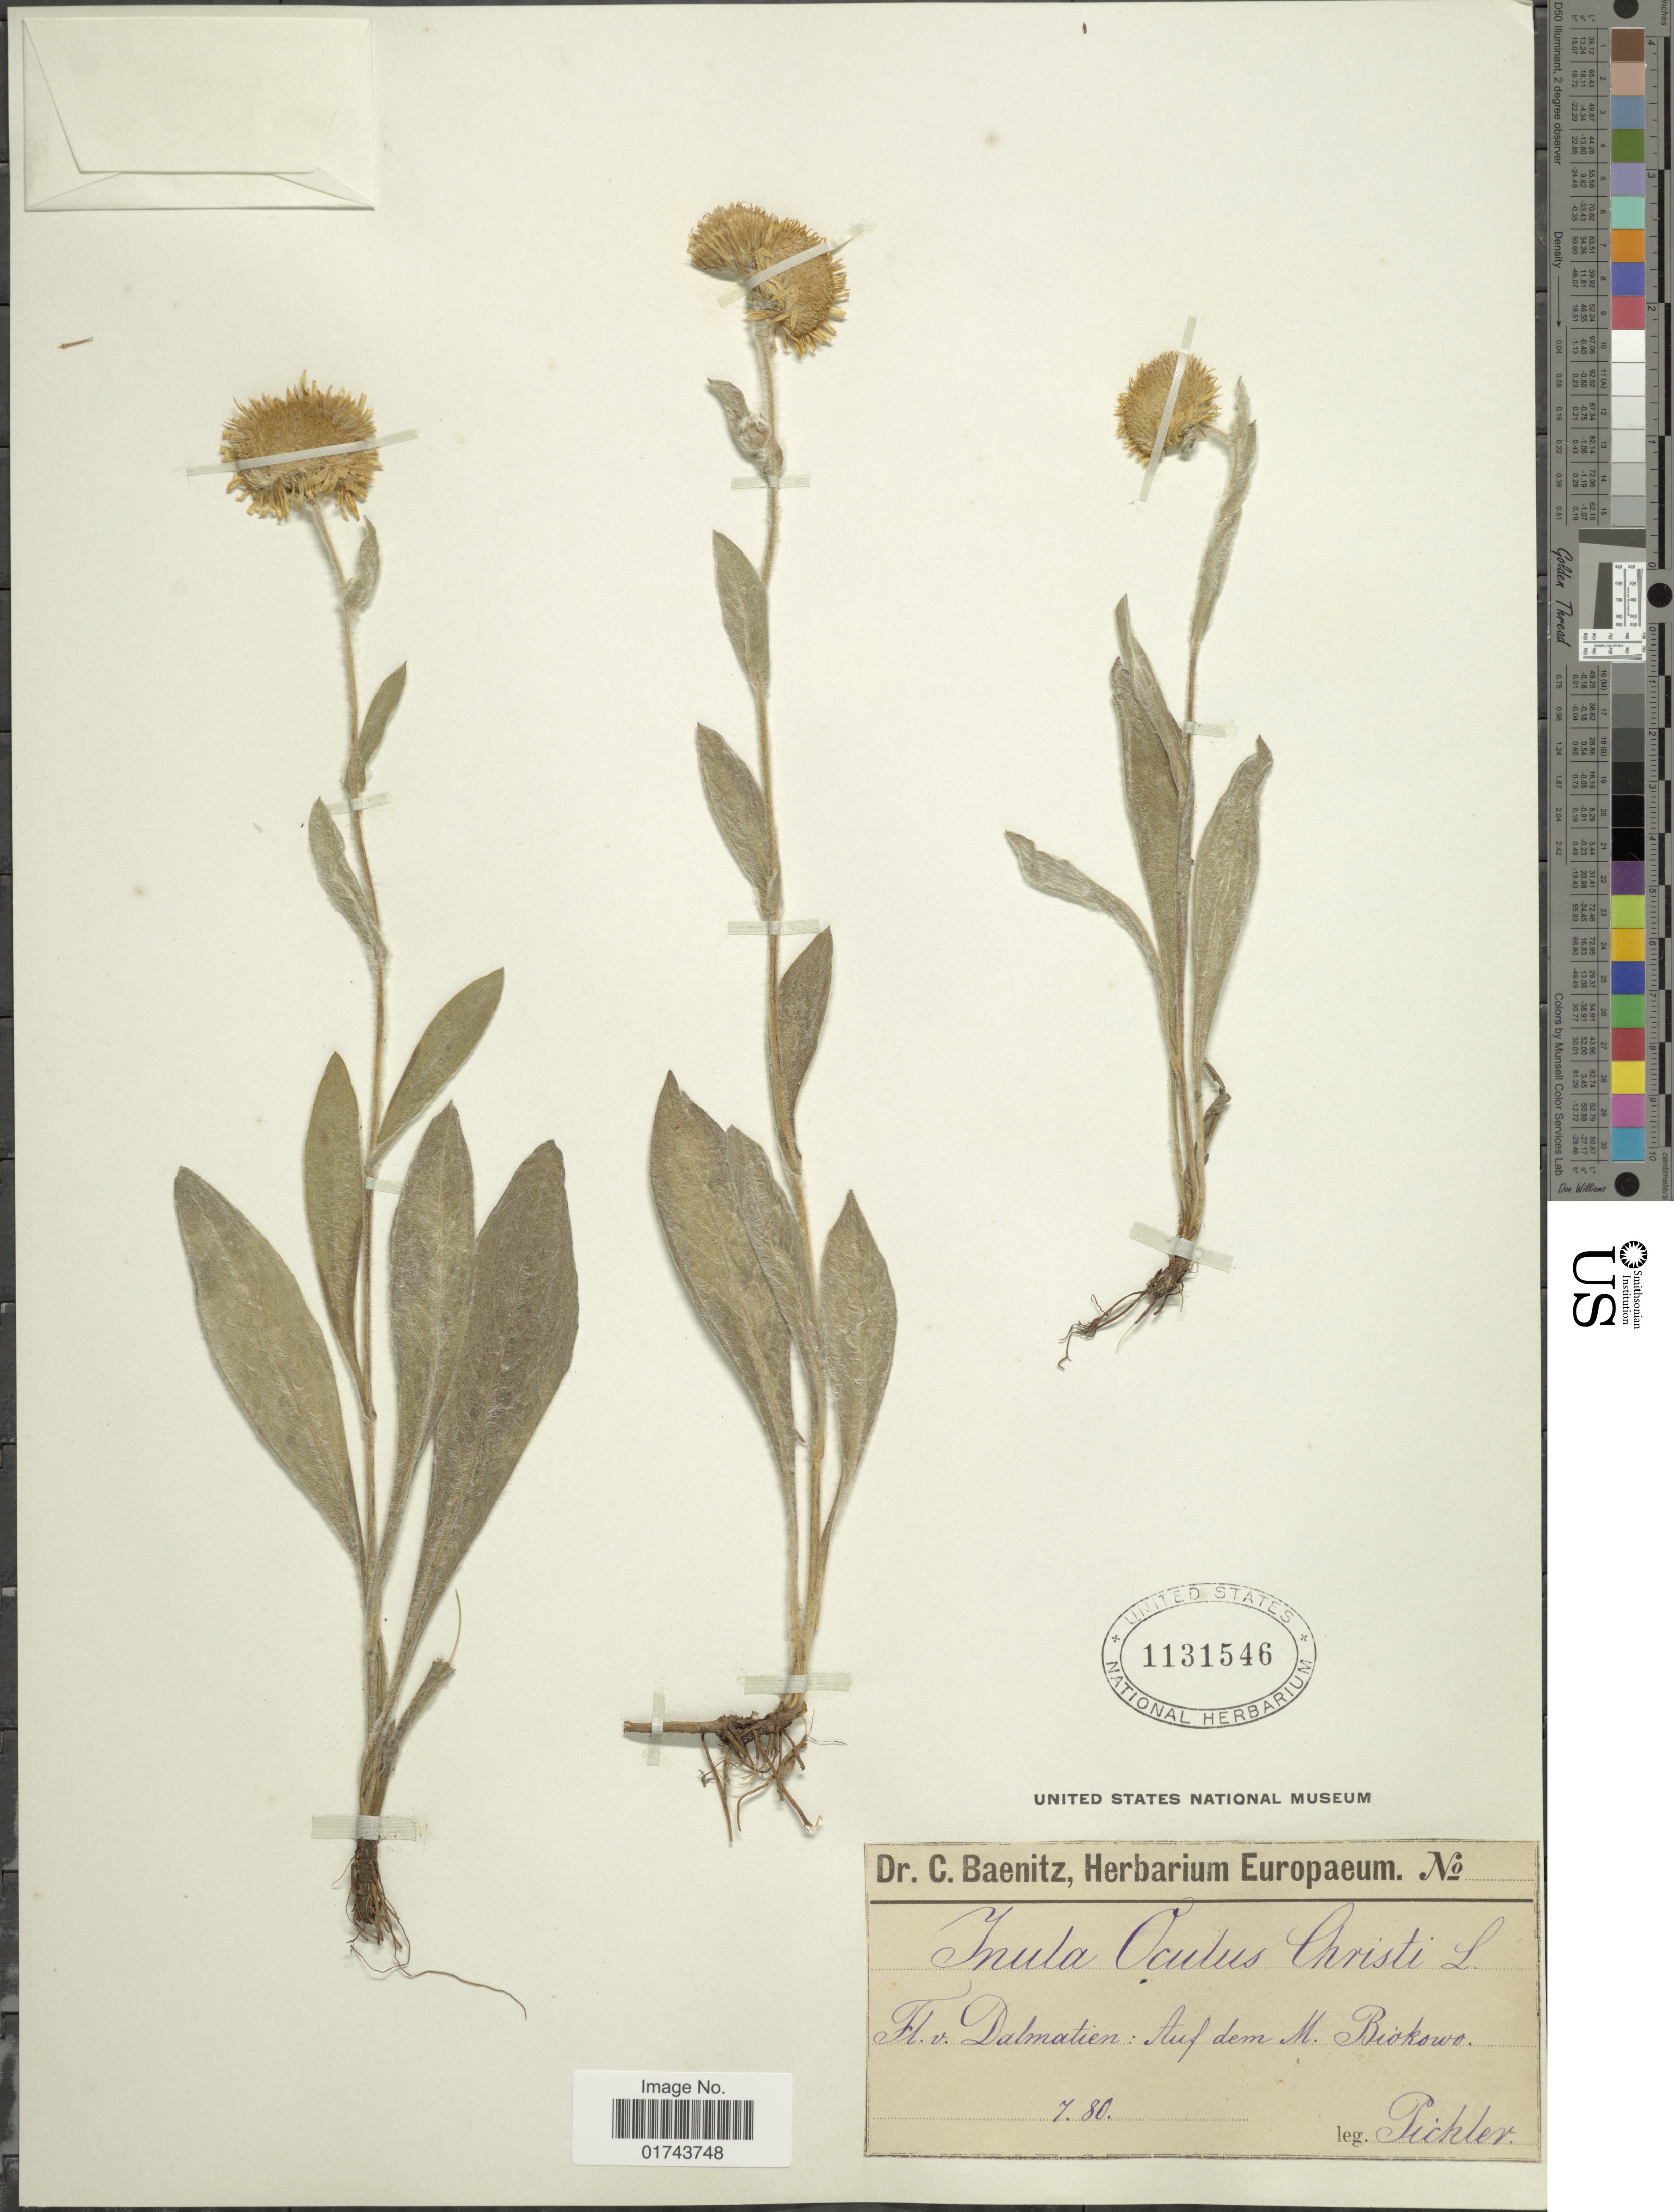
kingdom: Plantae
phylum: Tracheophyta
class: Magnoliopsida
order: Asterales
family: Asteraceae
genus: Inula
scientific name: Inula oculus-christi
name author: L.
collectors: -. Pickler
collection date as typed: Transcribed d/m/y: /7/80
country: Croatia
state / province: Split-Dalmatia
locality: Dalmatien: Auf der M. Biokowo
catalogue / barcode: US 1131546